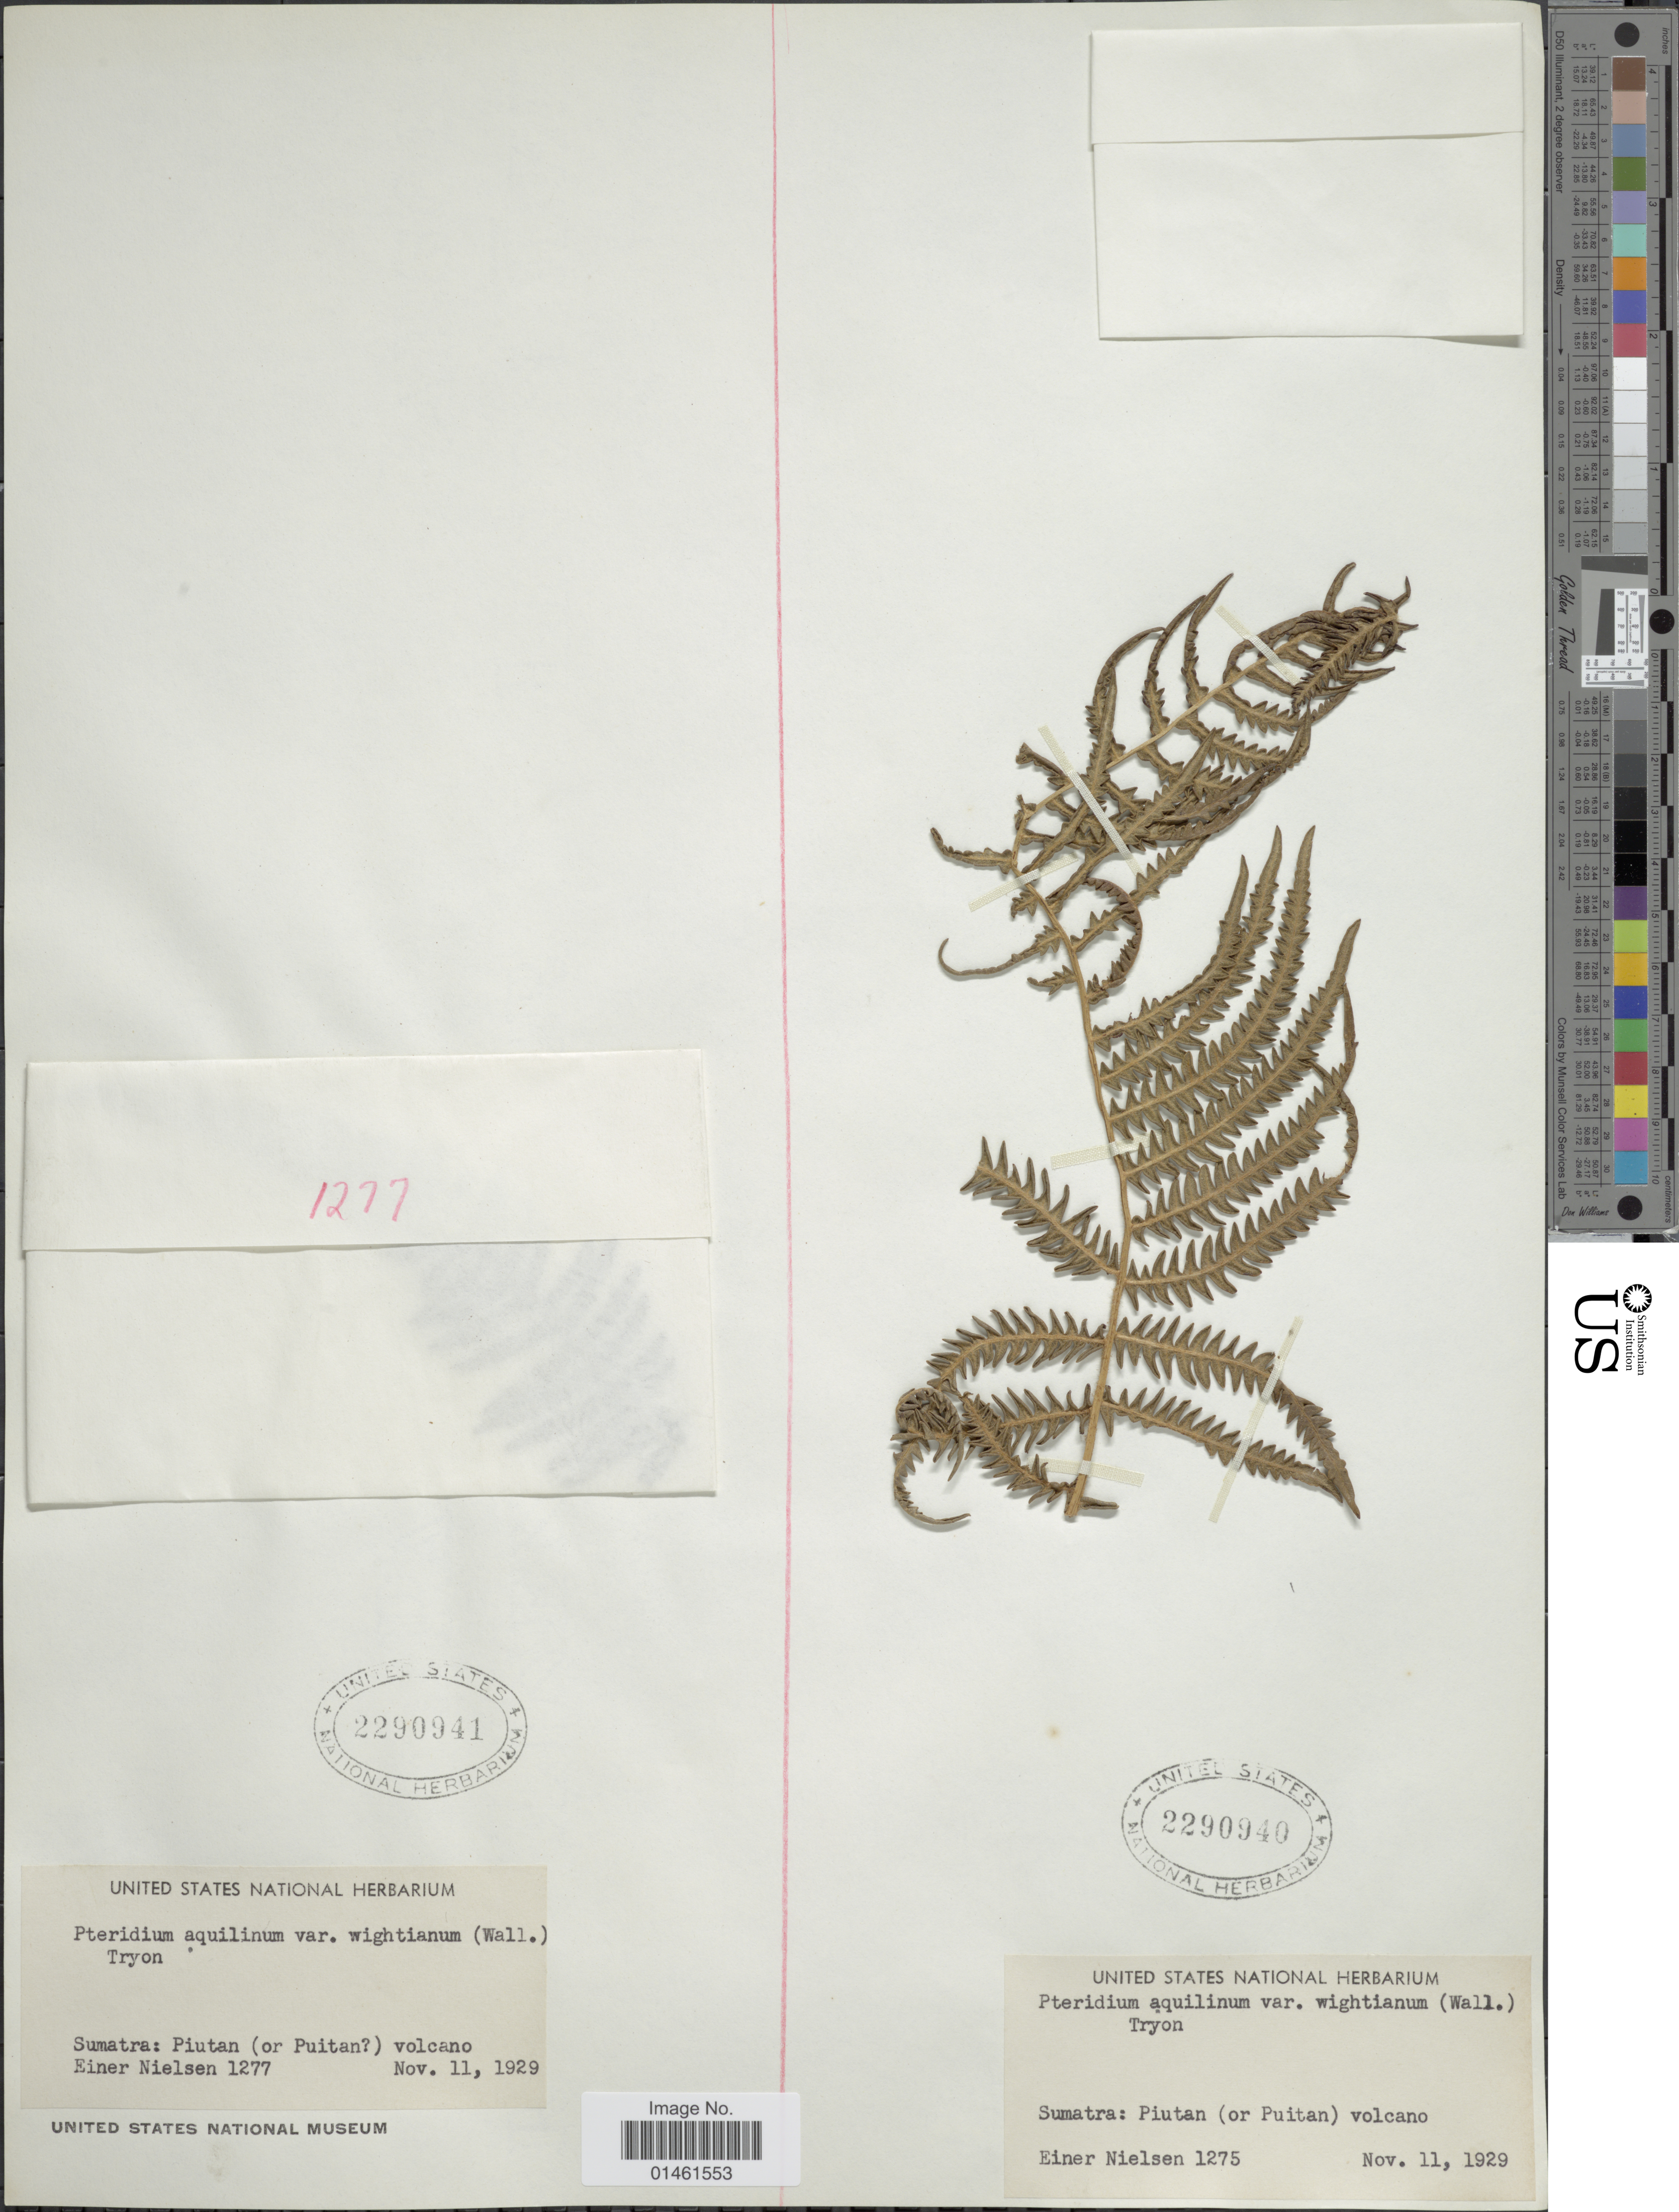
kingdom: Plantae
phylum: Tracheophyta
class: Polypodiopsida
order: Polypodiales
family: Dennstaedtiaceae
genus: Pteridium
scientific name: Pteridium aquilinum var. wightianum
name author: (J. Agardh) R.M. Tryon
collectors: E. Nielsen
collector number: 1277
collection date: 1929-11-11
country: Indonesia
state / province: Sumatra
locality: Sumatra: Piutan(or Puitan [unsure placement]) volcano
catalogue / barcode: US 2290941-2